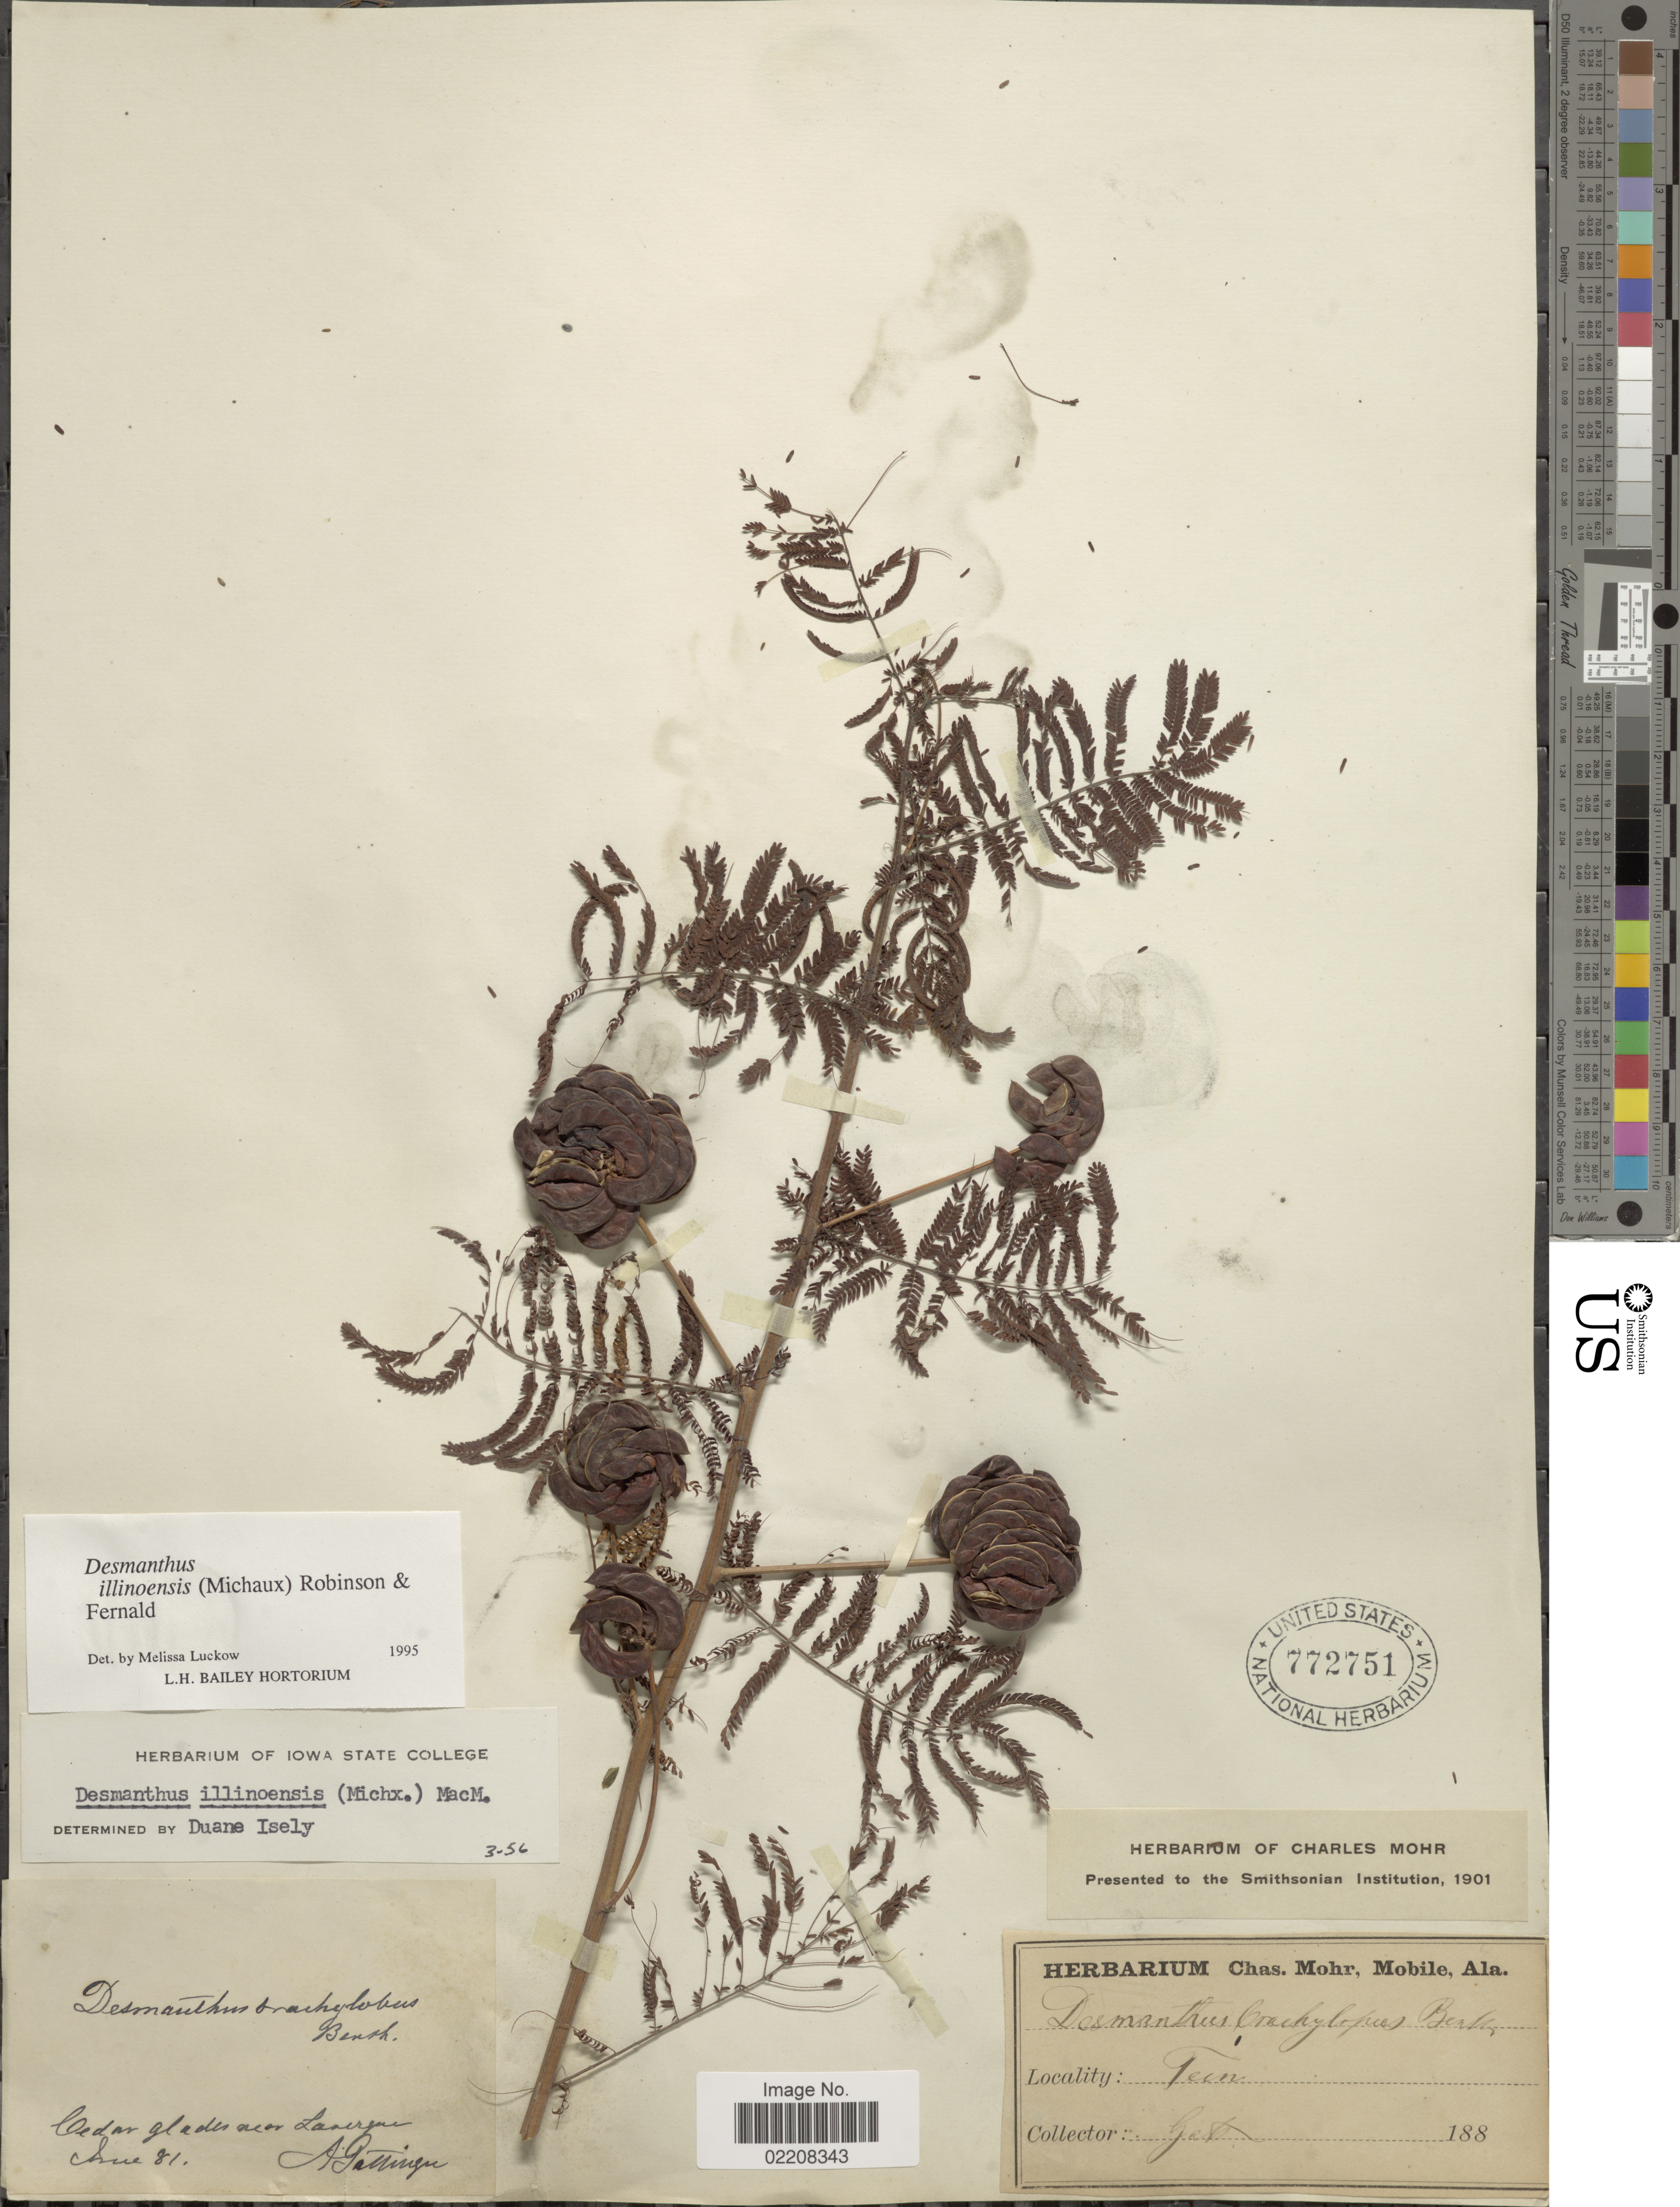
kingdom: Plantae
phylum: Tracheophyta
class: Magnoliopsida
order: Fabales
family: Fabaceae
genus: Desmanthus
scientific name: Desmanthus illinoensis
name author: (Michx.) MacMill.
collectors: A. Gattinger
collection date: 1881-06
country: United States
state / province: Tennessee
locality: Cedar glades near Lavergne. Fern.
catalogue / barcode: US 772751